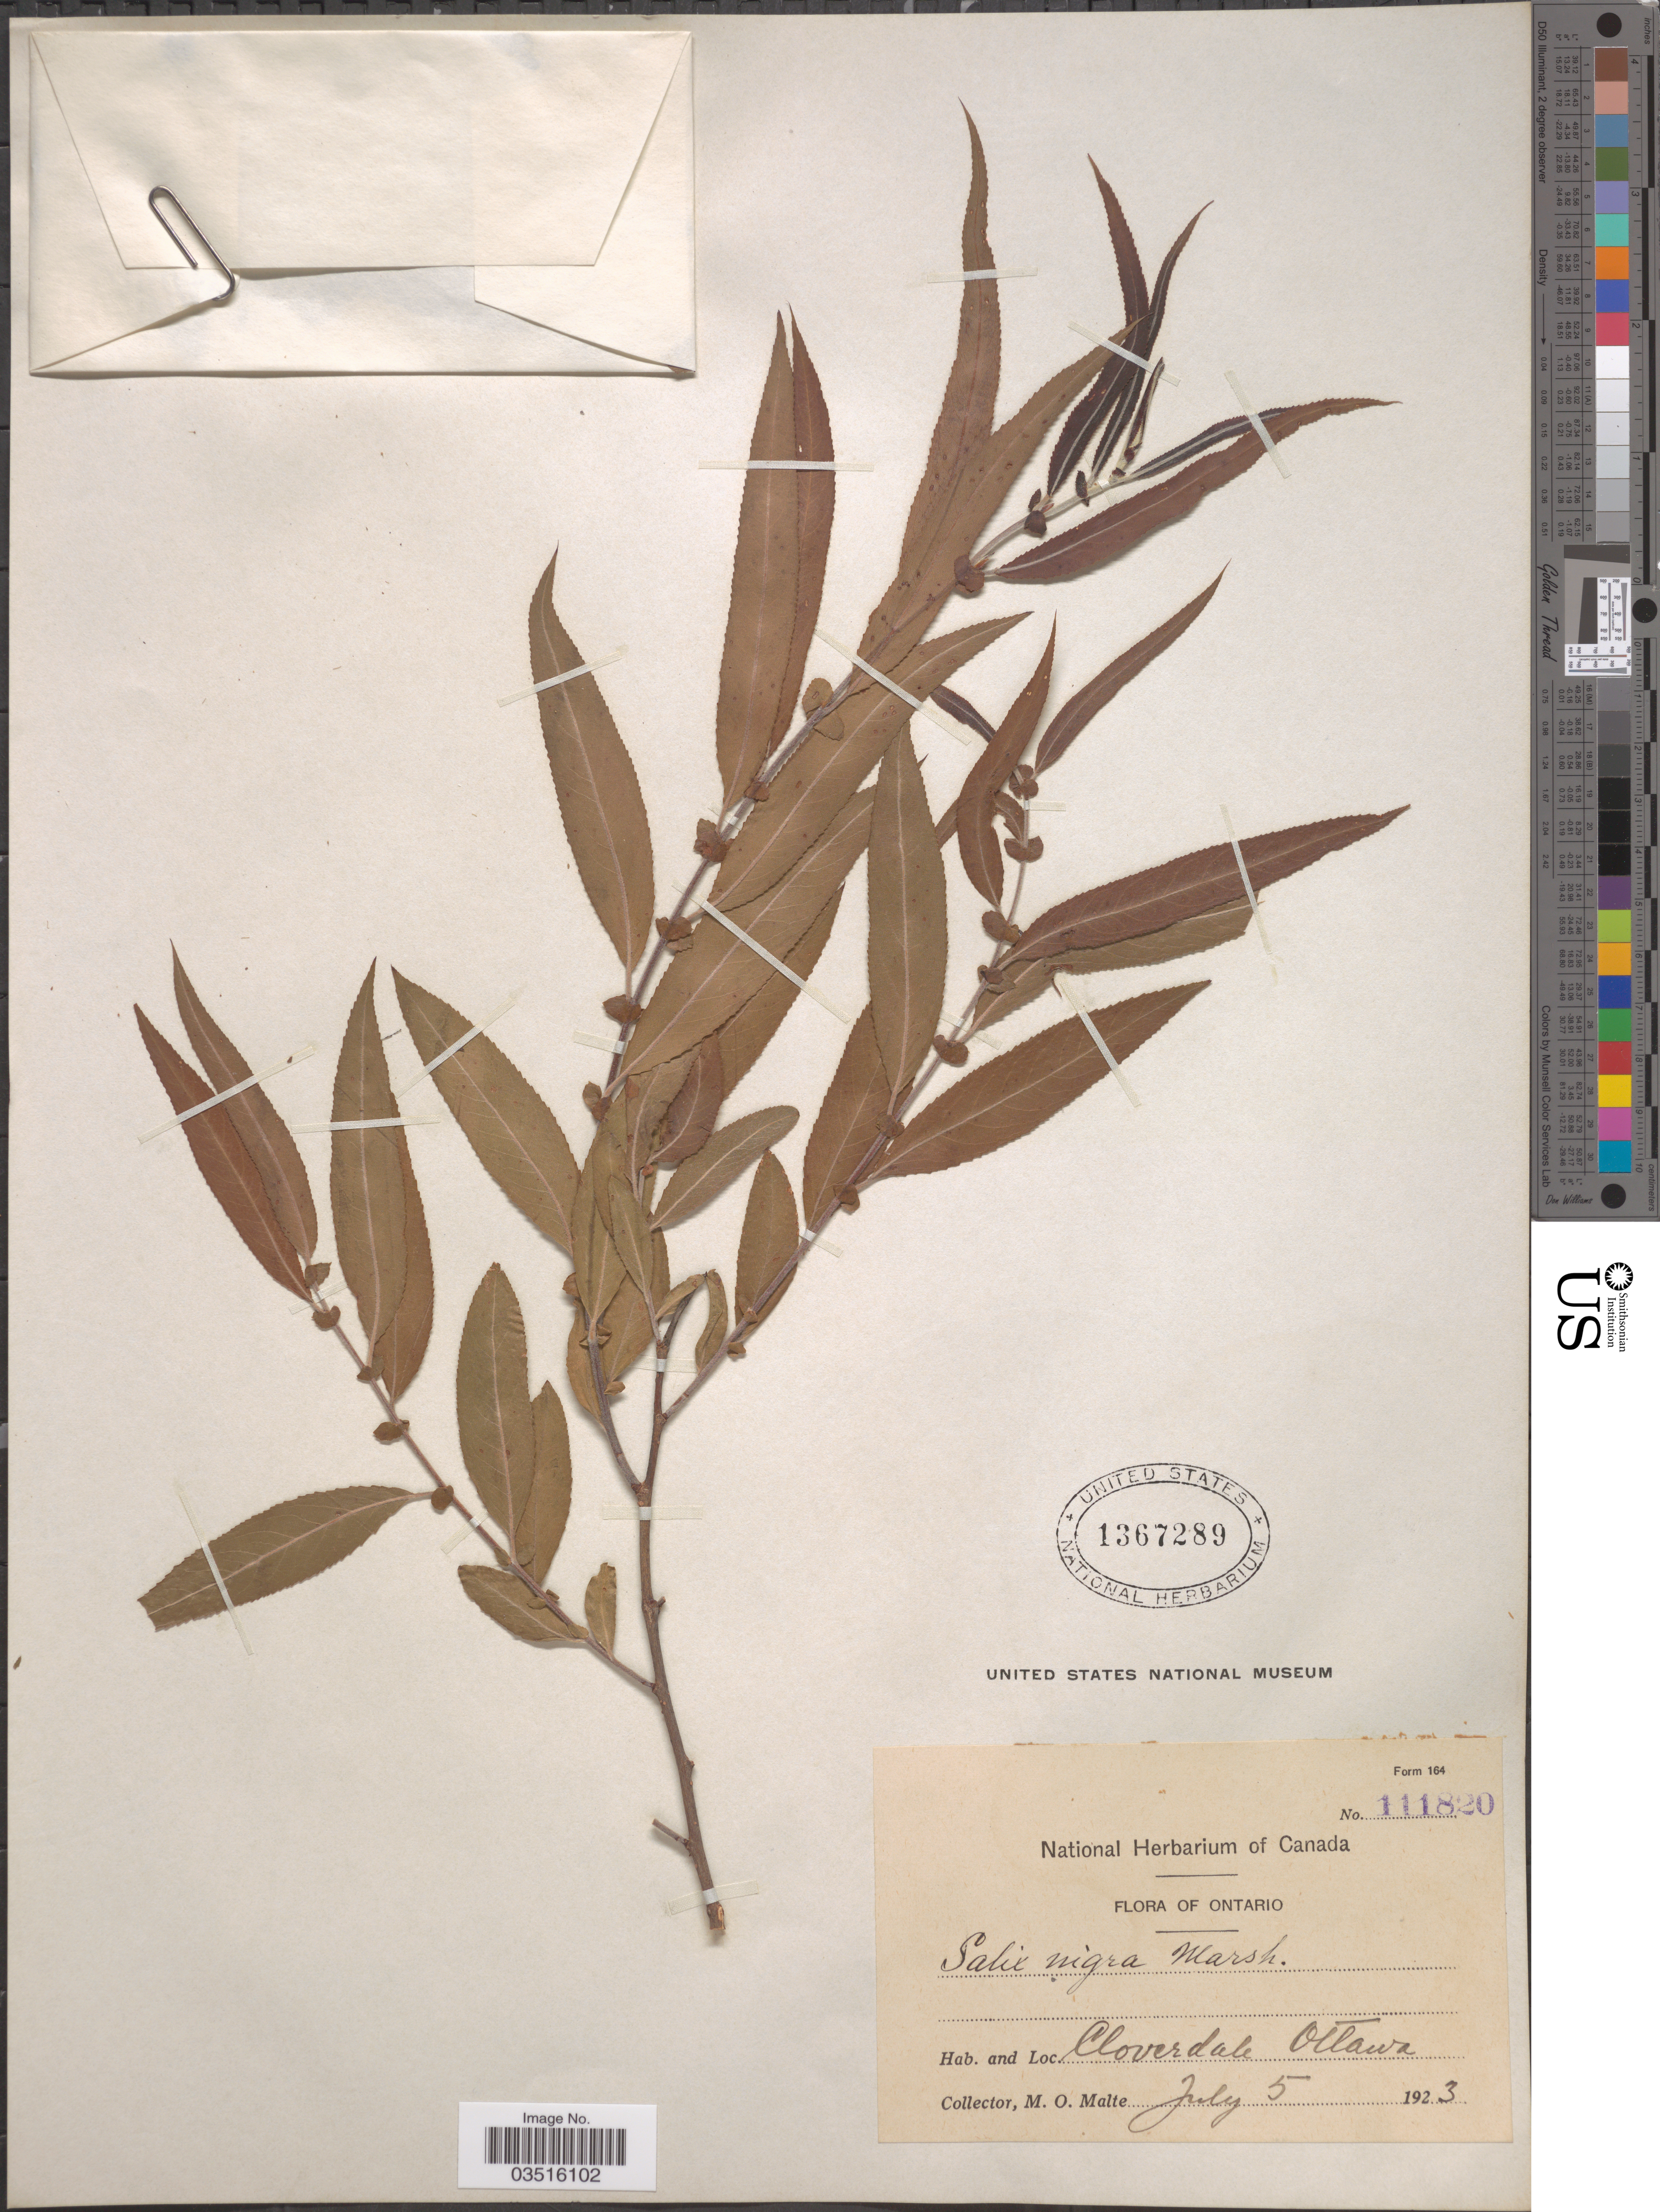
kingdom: Plantae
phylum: Tracheophyta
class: Magnoliopsida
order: Malpighiales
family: Salicaceae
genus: Salix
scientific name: Salix nigra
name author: Marshall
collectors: M. O. Malte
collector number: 111820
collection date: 1923-07-05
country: Canada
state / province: Ontario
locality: Cloverdale. Ottawa.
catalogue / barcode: US 1367289